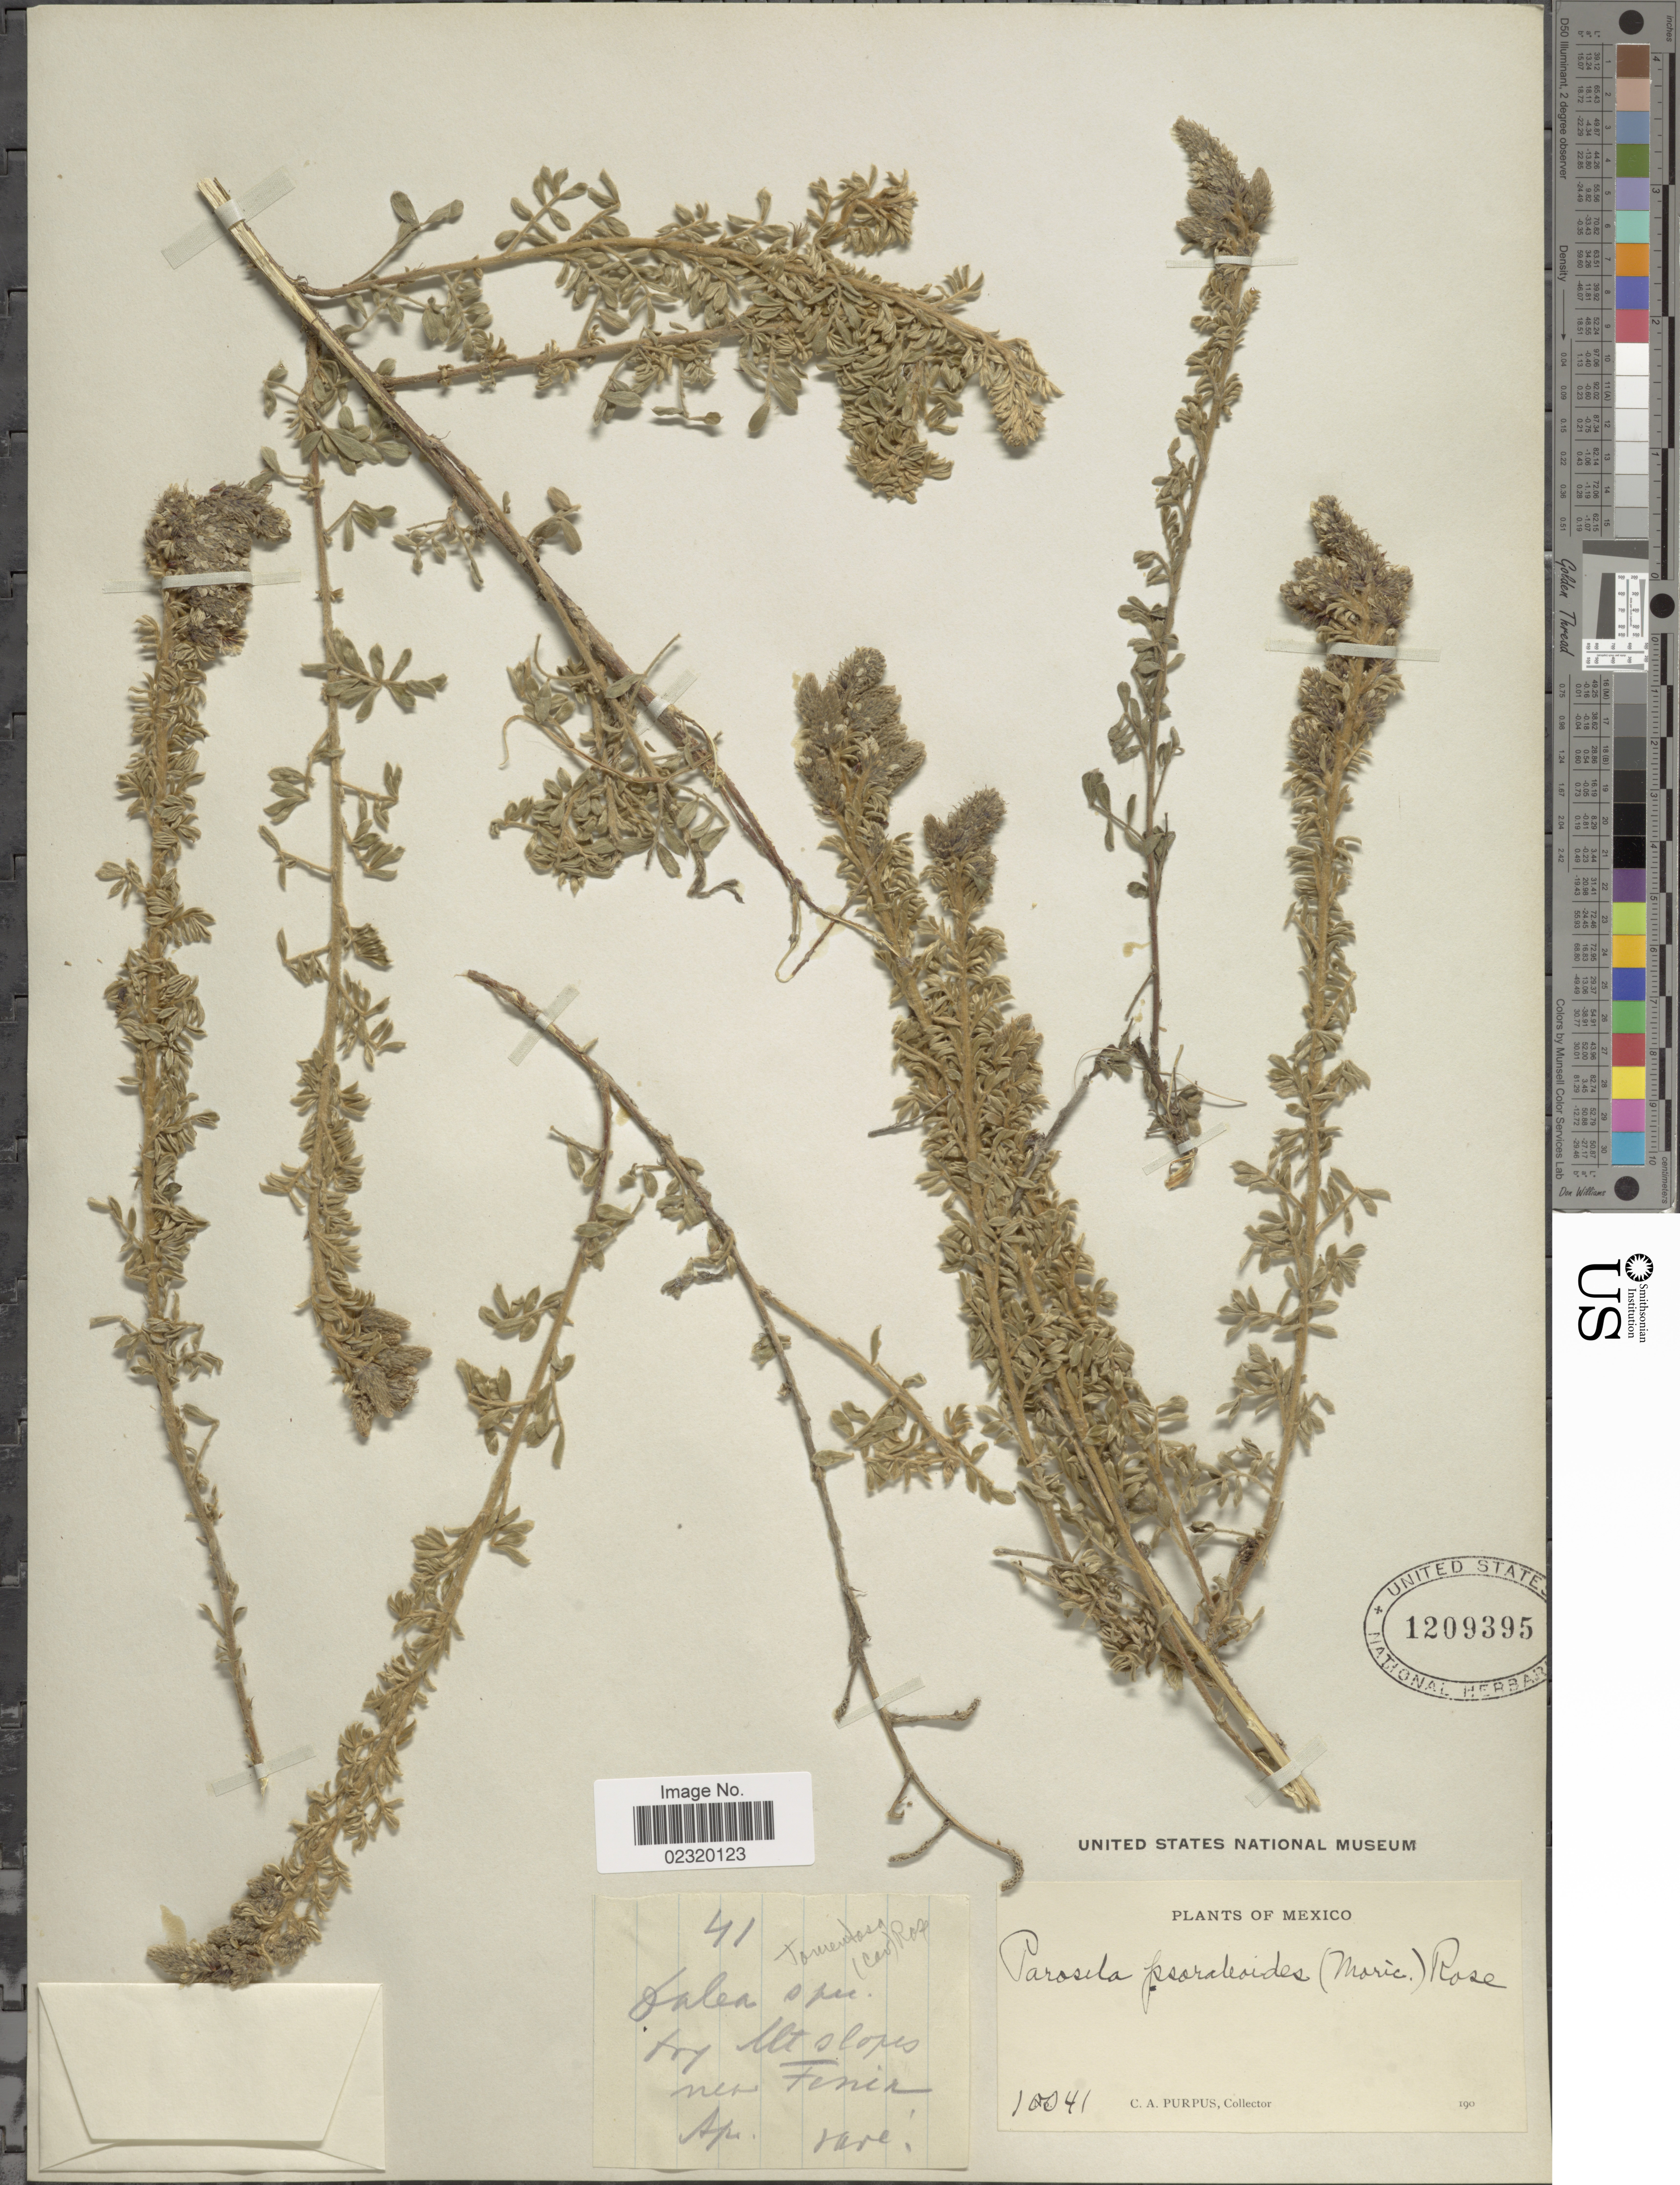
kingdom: Plantae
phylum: Tracheophyta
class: Magnoliopsida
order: Fabales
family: Fabaceae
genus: Dalea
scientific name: Dalea tomentosa var. psoraleoides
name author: (Moric.) Barneby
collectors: C. A. Purpus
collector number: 10041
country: Mexico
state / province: Chiapas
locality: Mt. slopes near Fenia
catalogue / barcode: US 1209395